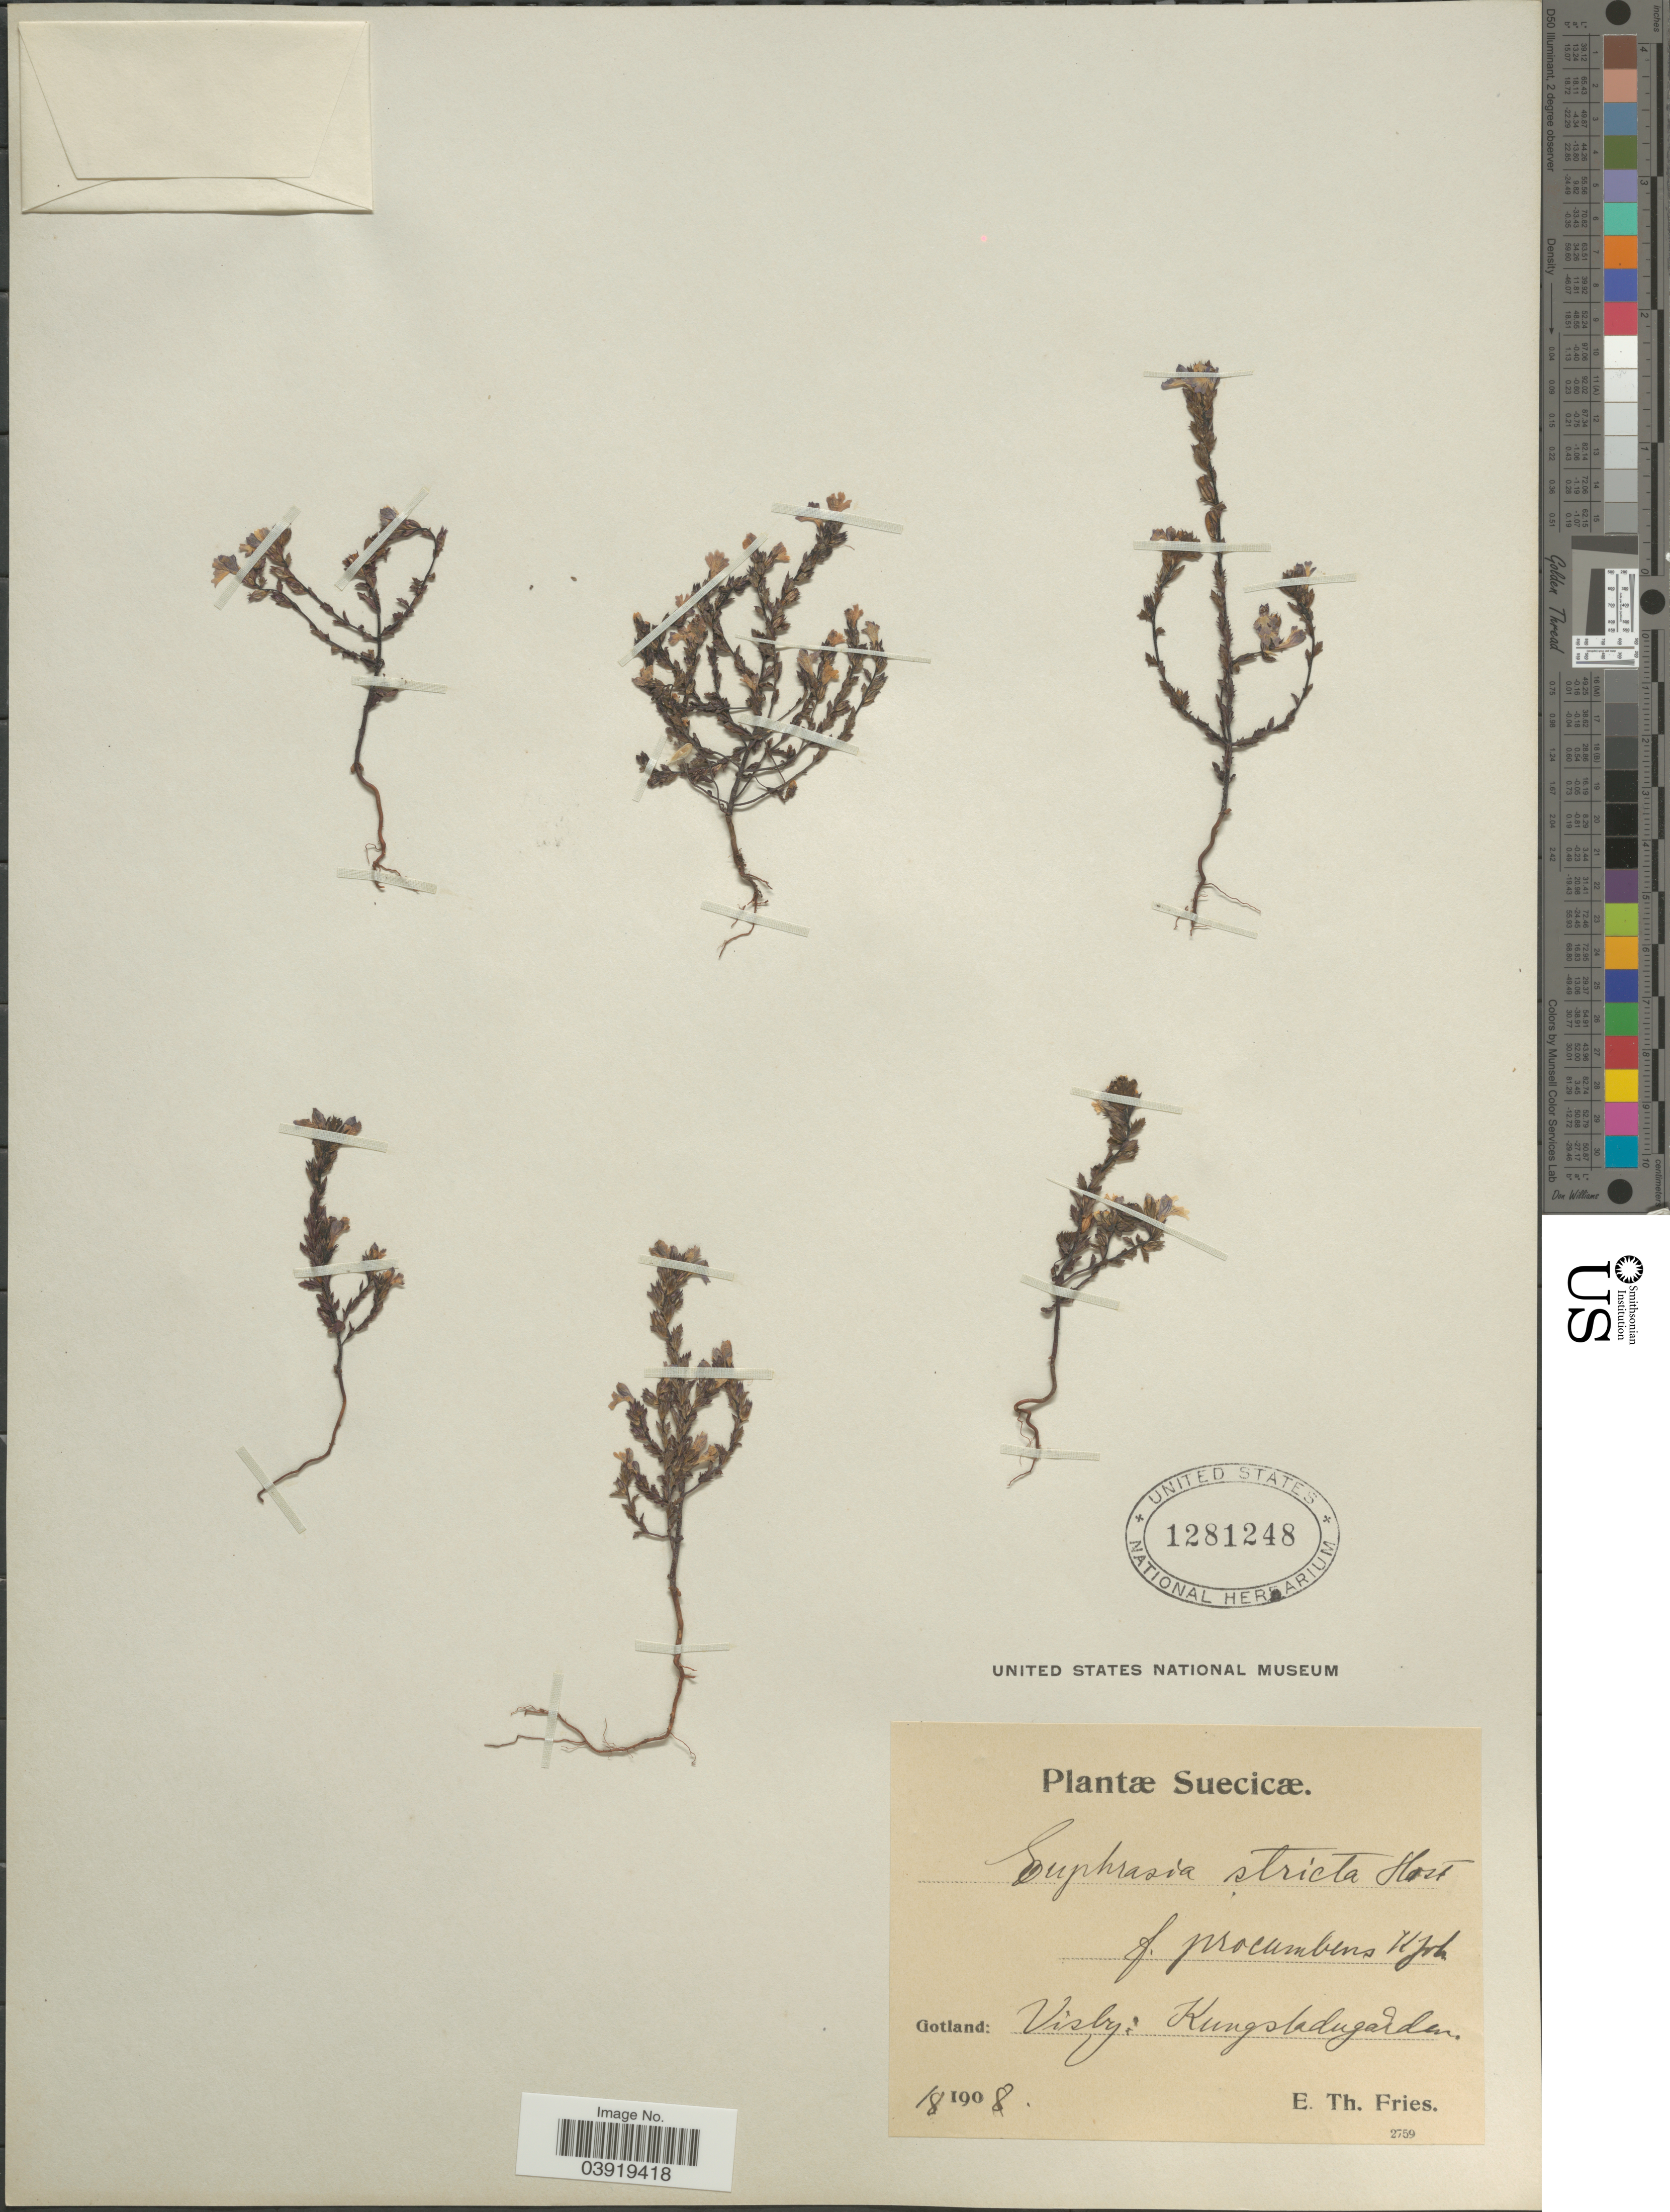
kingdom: Plantae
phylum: Tracheophyta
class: Magnoliopsida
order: Lamiales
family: Orobanchaceae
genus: Euphrasia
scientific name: Euphrasia stricta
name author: Kunth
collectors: E. Fries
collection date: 1908-08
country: Sweden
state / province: Gotland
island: Gotland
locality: Suecicæ. Gotland: Visby: Kungsladugarden.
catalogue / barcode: US 1281248